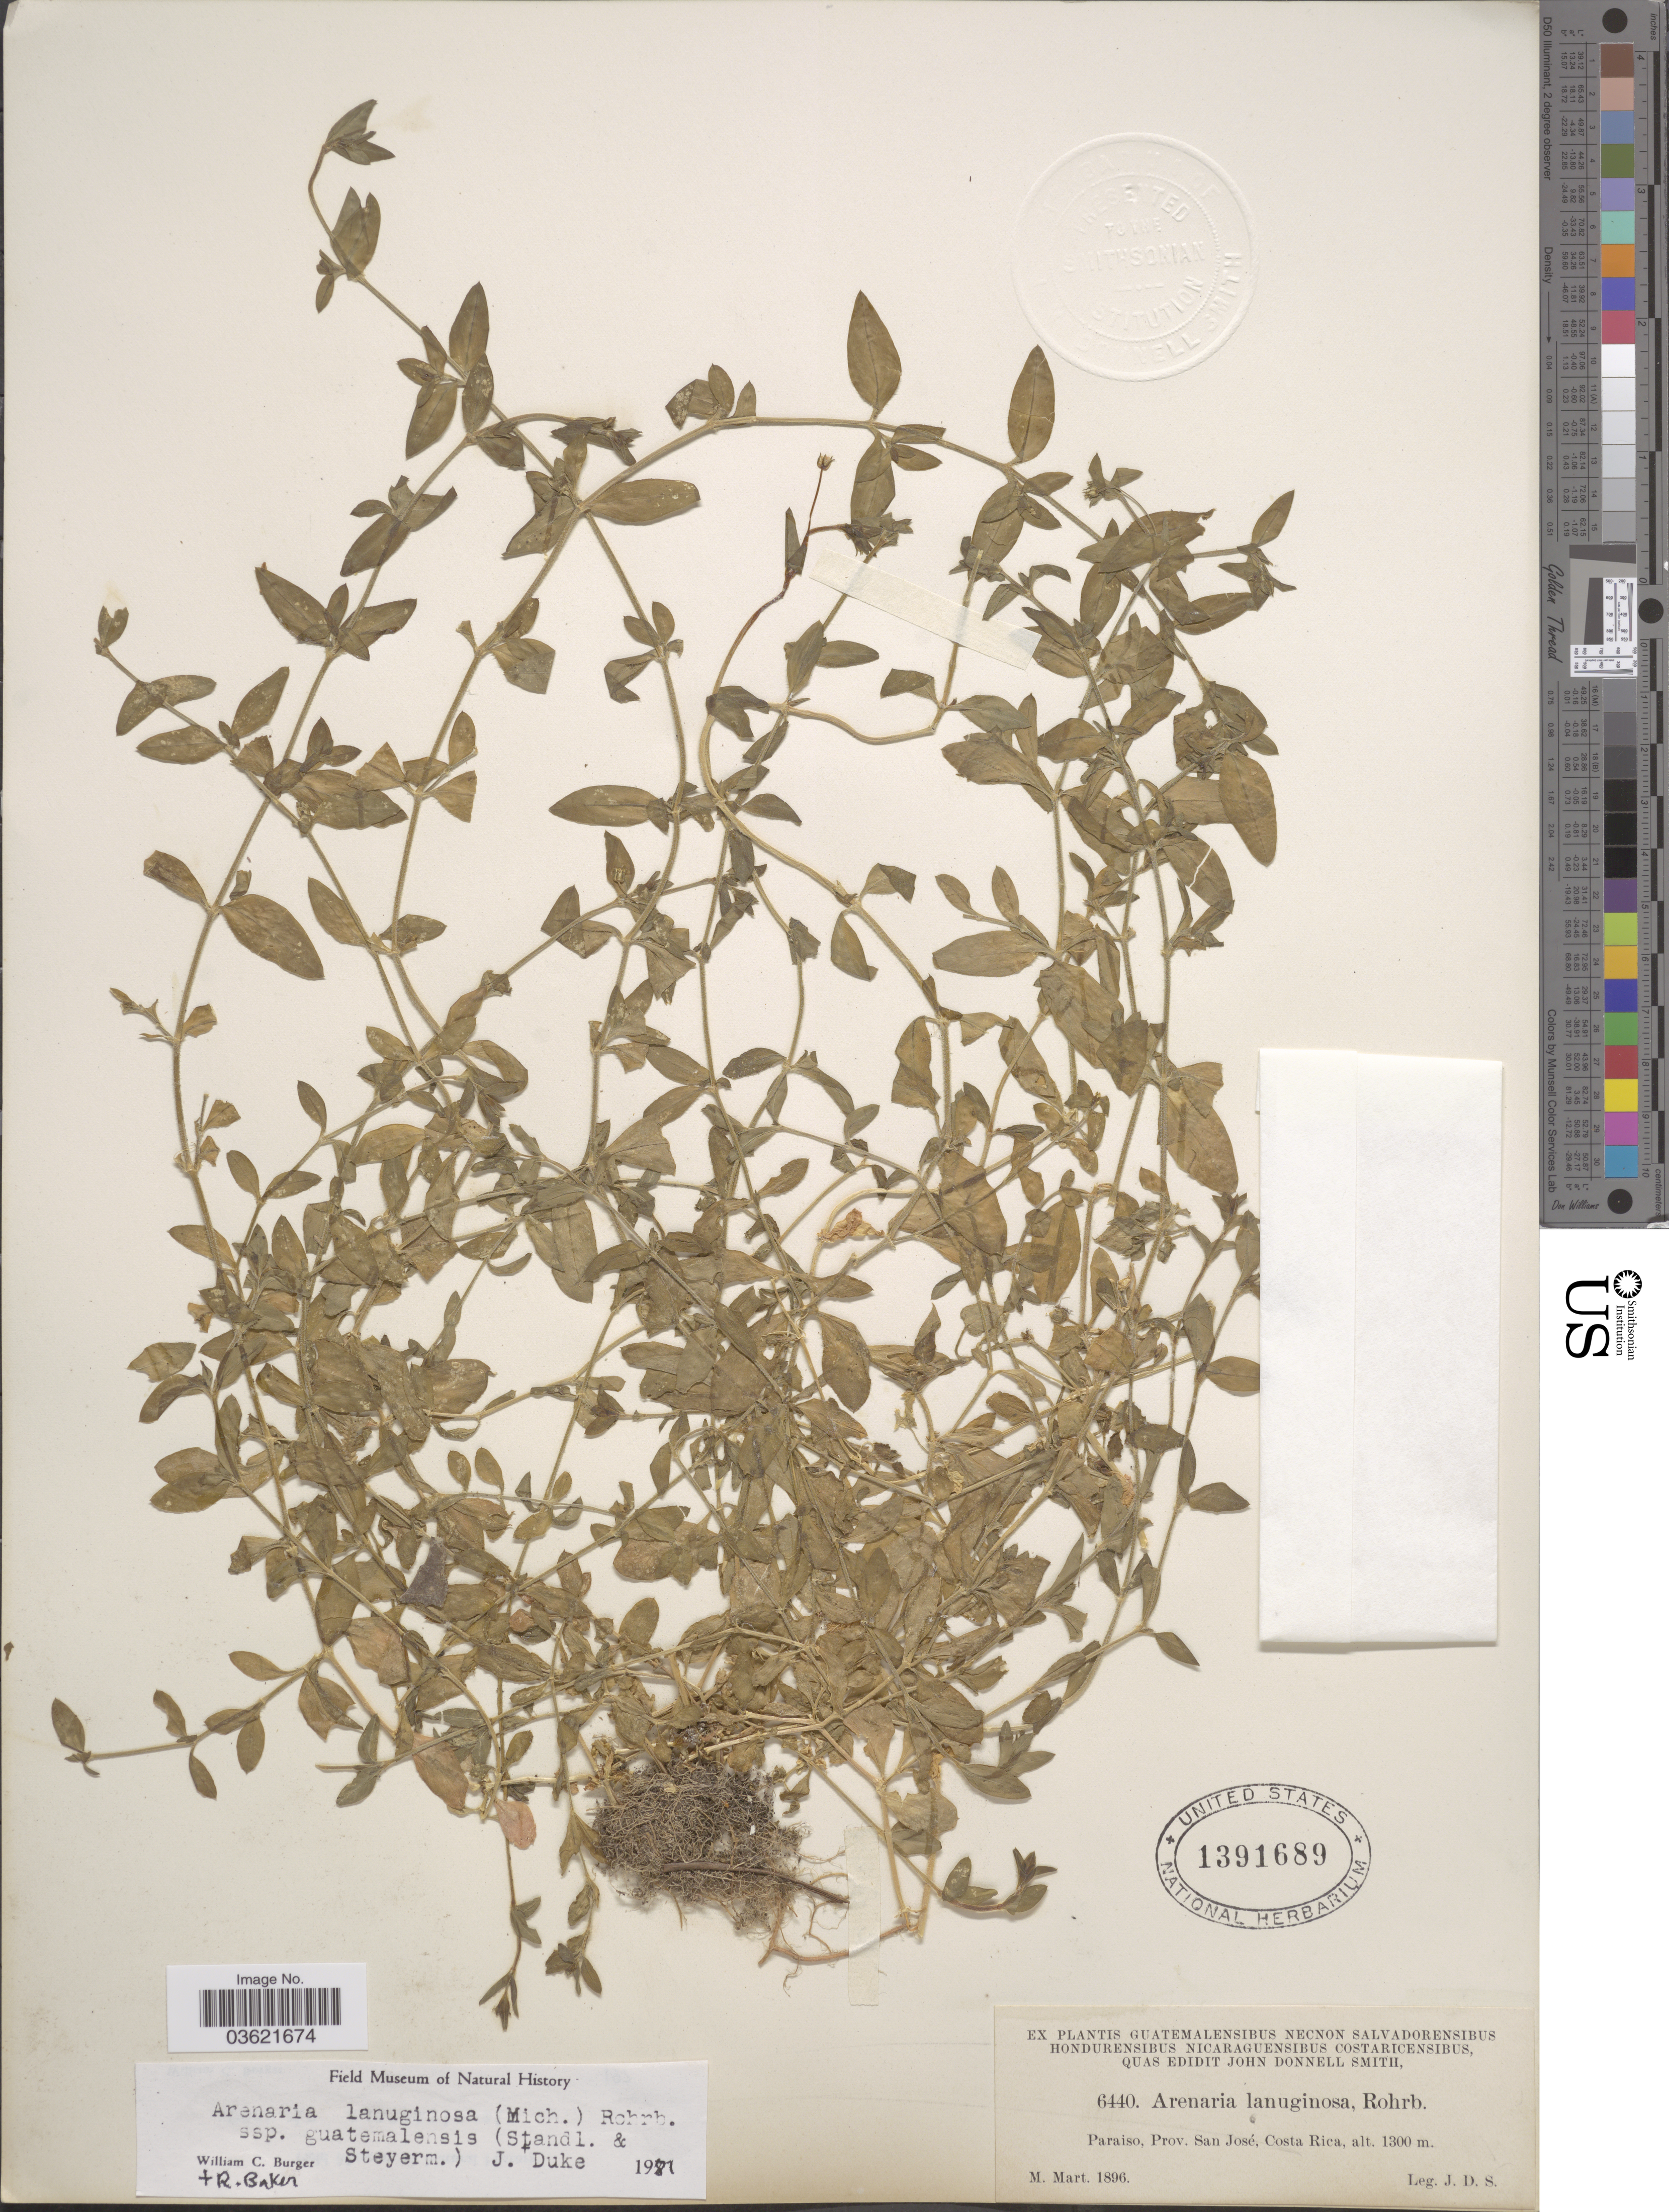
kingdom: Plantae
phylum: Tracheophyta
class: Magnoliopsida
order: Caryophyllales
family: Caryophyllaceae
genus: Arenaria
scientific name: Arenaria lanuginosa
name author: (Michx.) Rohrb.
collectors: J. Donnell Smith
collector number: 6440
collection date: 1896-03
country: Costa Rica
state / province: San José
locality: Paraiso.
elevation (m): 1300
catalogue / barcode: US 1391689